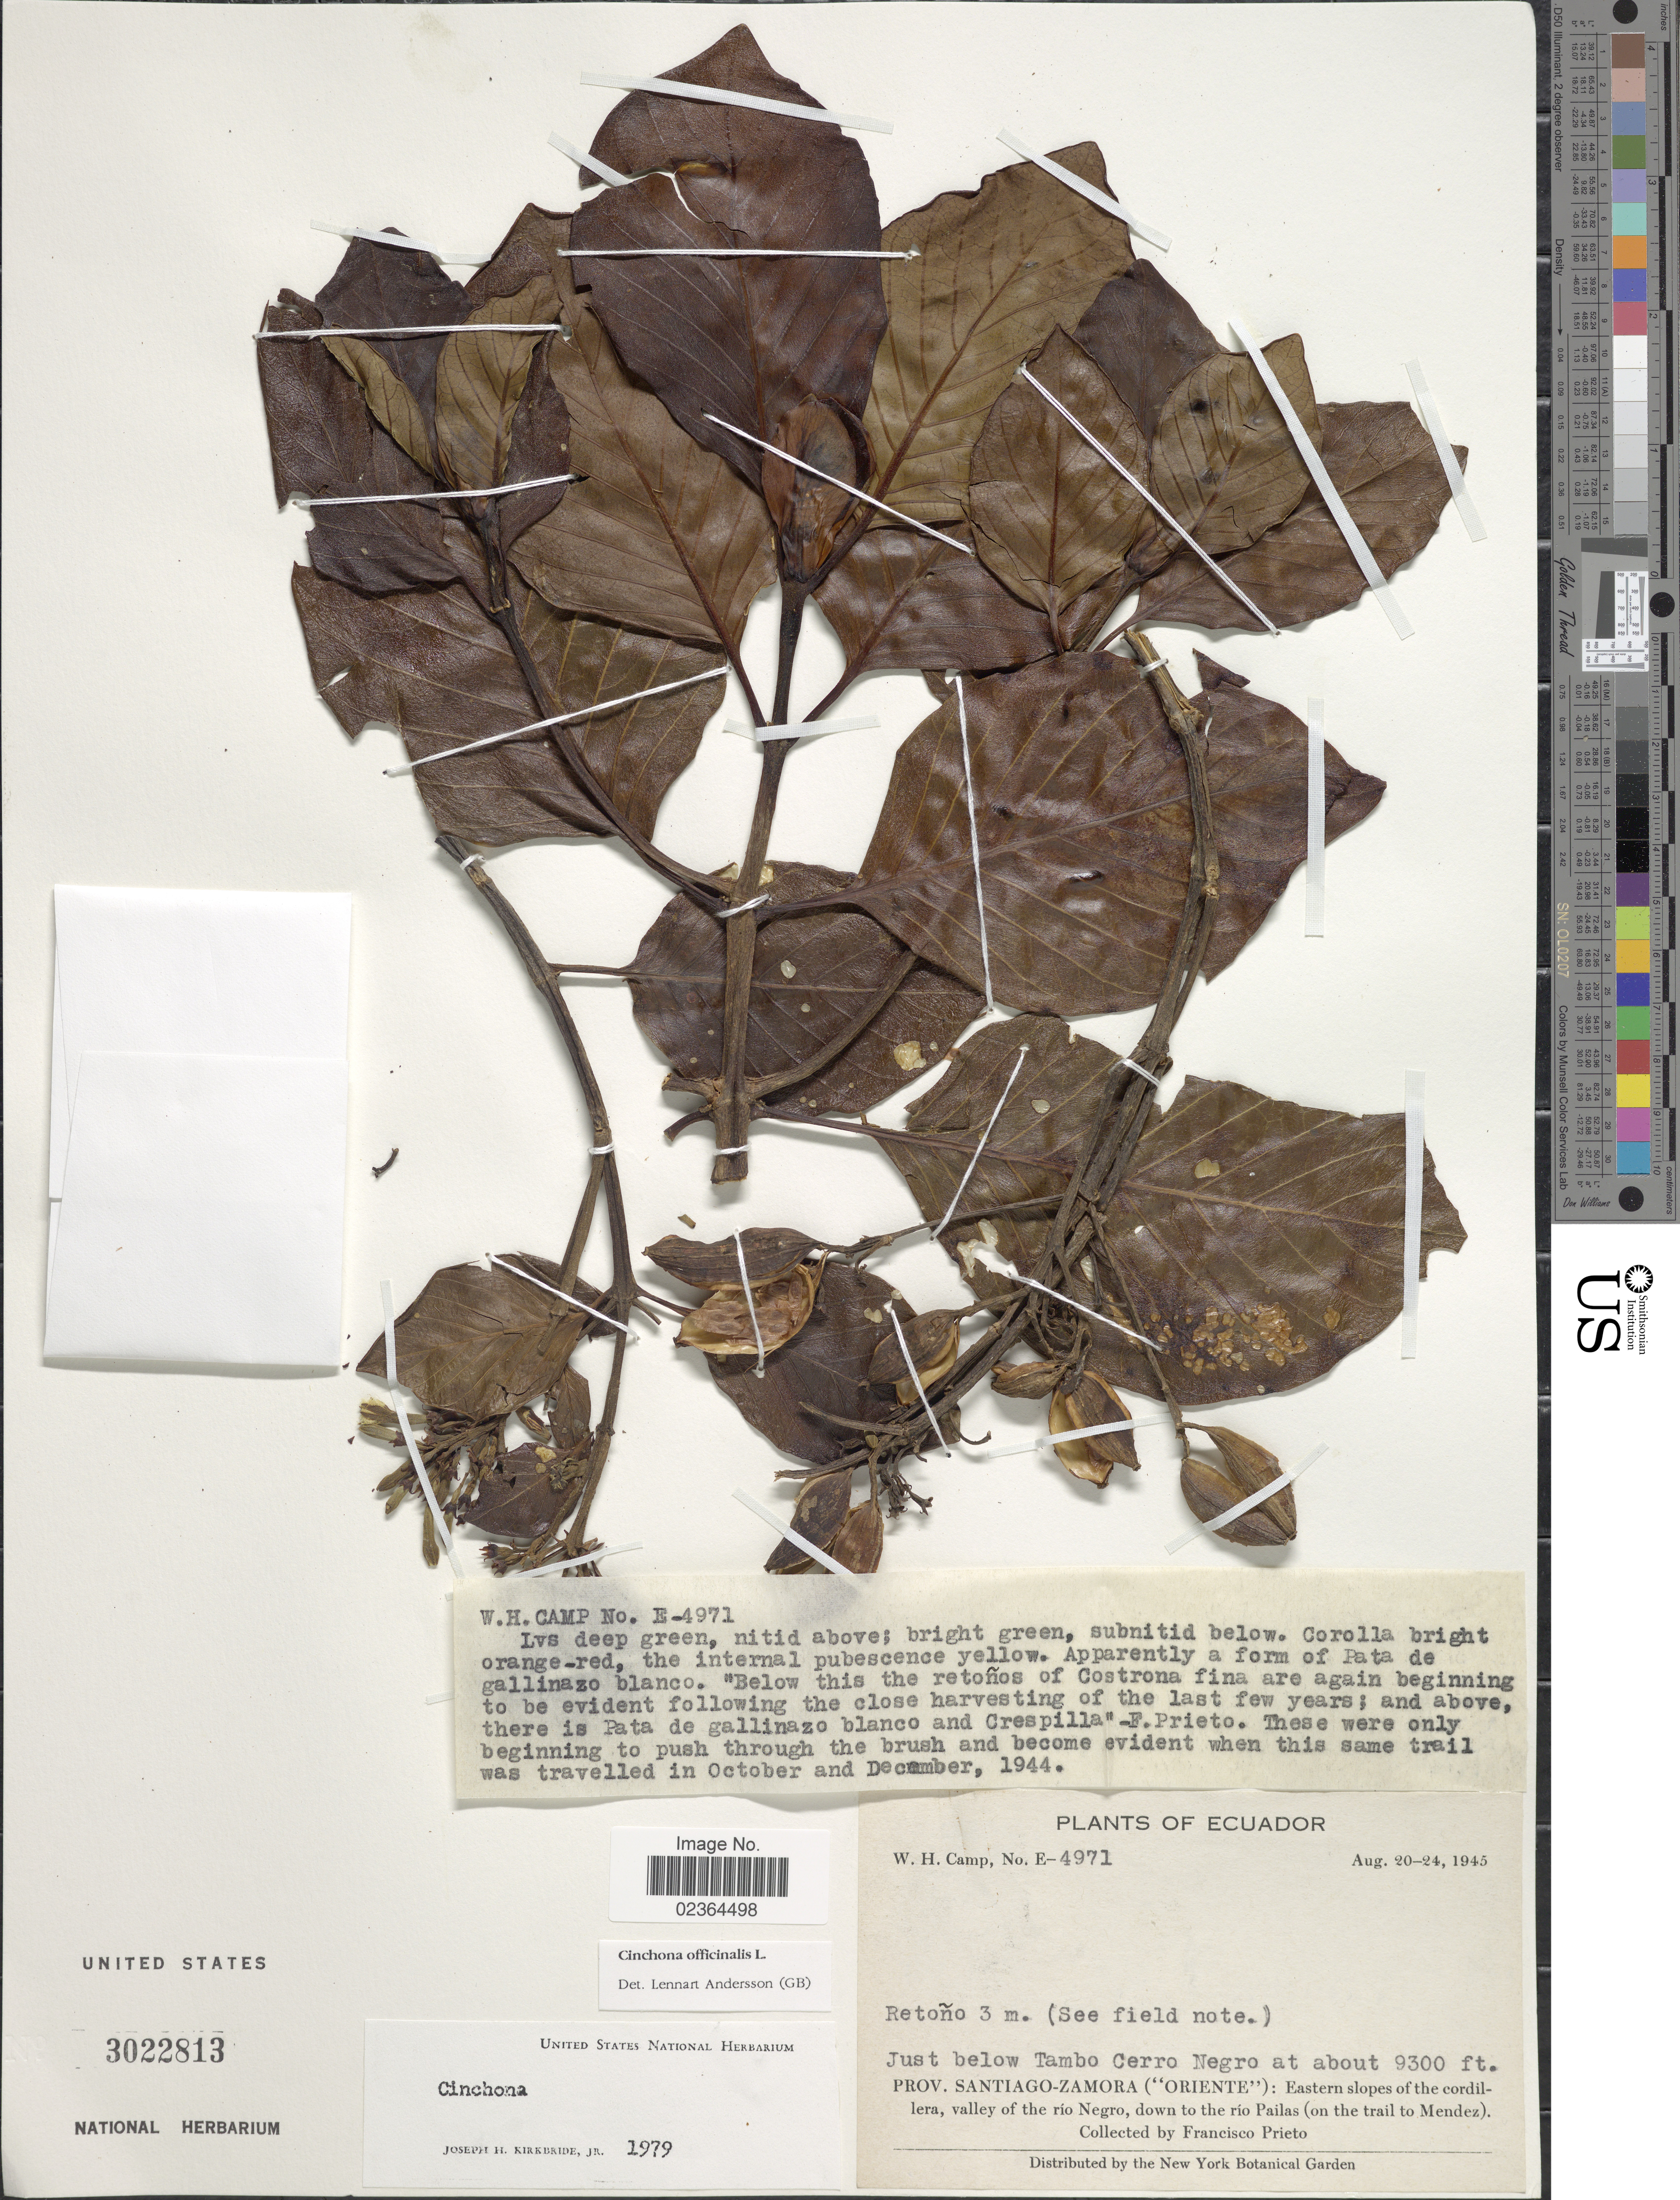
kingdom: Plantae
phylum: Tracheophyta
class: Magnoliopsida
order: Gentianales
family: Rubiaceae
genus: Cinchona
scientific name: Cinchona officinalis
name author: L.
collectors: F. Prieto & W. H. Camp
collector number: E-4971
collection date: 1945-08-20/1945-08-24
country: Ecuador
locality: Just below Tambo Cerro Negro, Prov. Santiago-Zamora (Oriente): Eastern slopes of the Cordillera, valley of the rio Negro, down to the rio Pailas (on the trail to Mendez)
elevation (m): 2835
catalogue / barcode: US 3022813